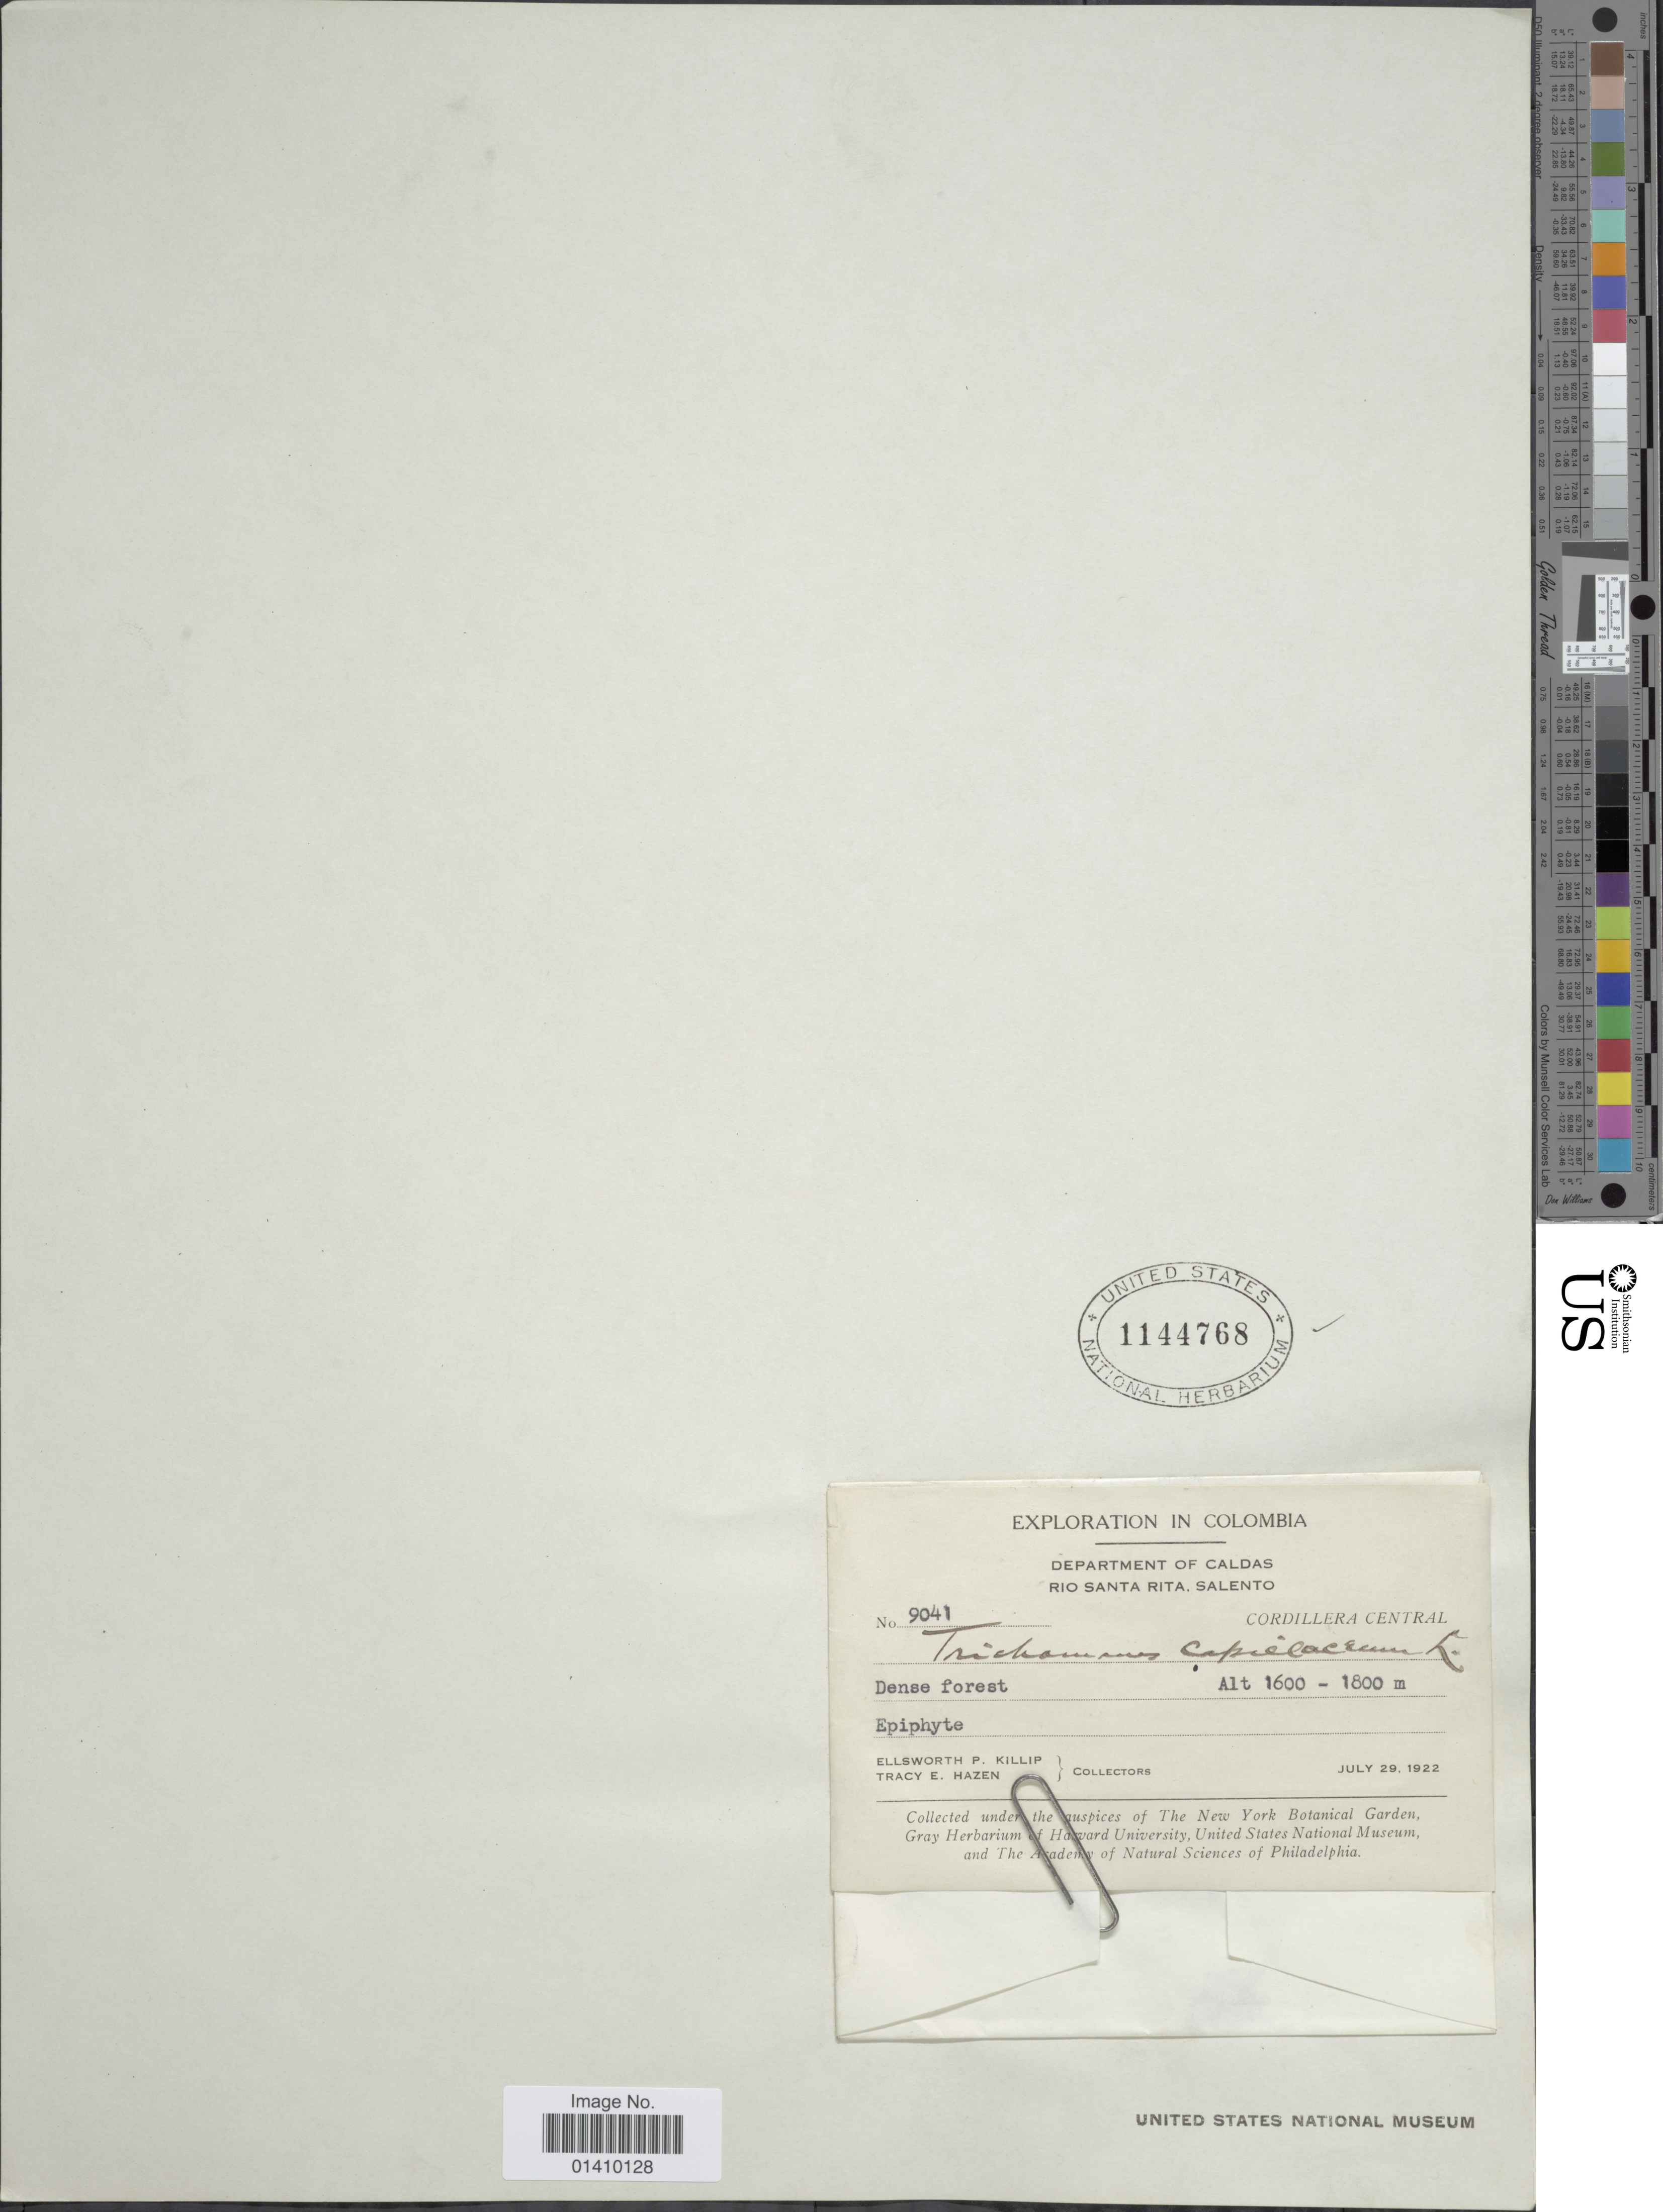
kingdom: Plantae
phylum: Tracheophyta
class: Polypodiopsida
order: Hymenophyllales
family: Hymenophyllaceae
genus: Polyphlebium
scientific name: Polyphlebium capillaceum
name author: (L.) Ebihara & Dubuisson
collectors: E. P. Killip & T. E. Hazen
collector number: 9041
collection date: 1922-07-29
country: Colombia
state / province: Caldas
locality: Department of Caldas, Rio Santa Rita, Salento, Cordillera Central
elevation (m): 1600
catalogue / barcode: US 1144768